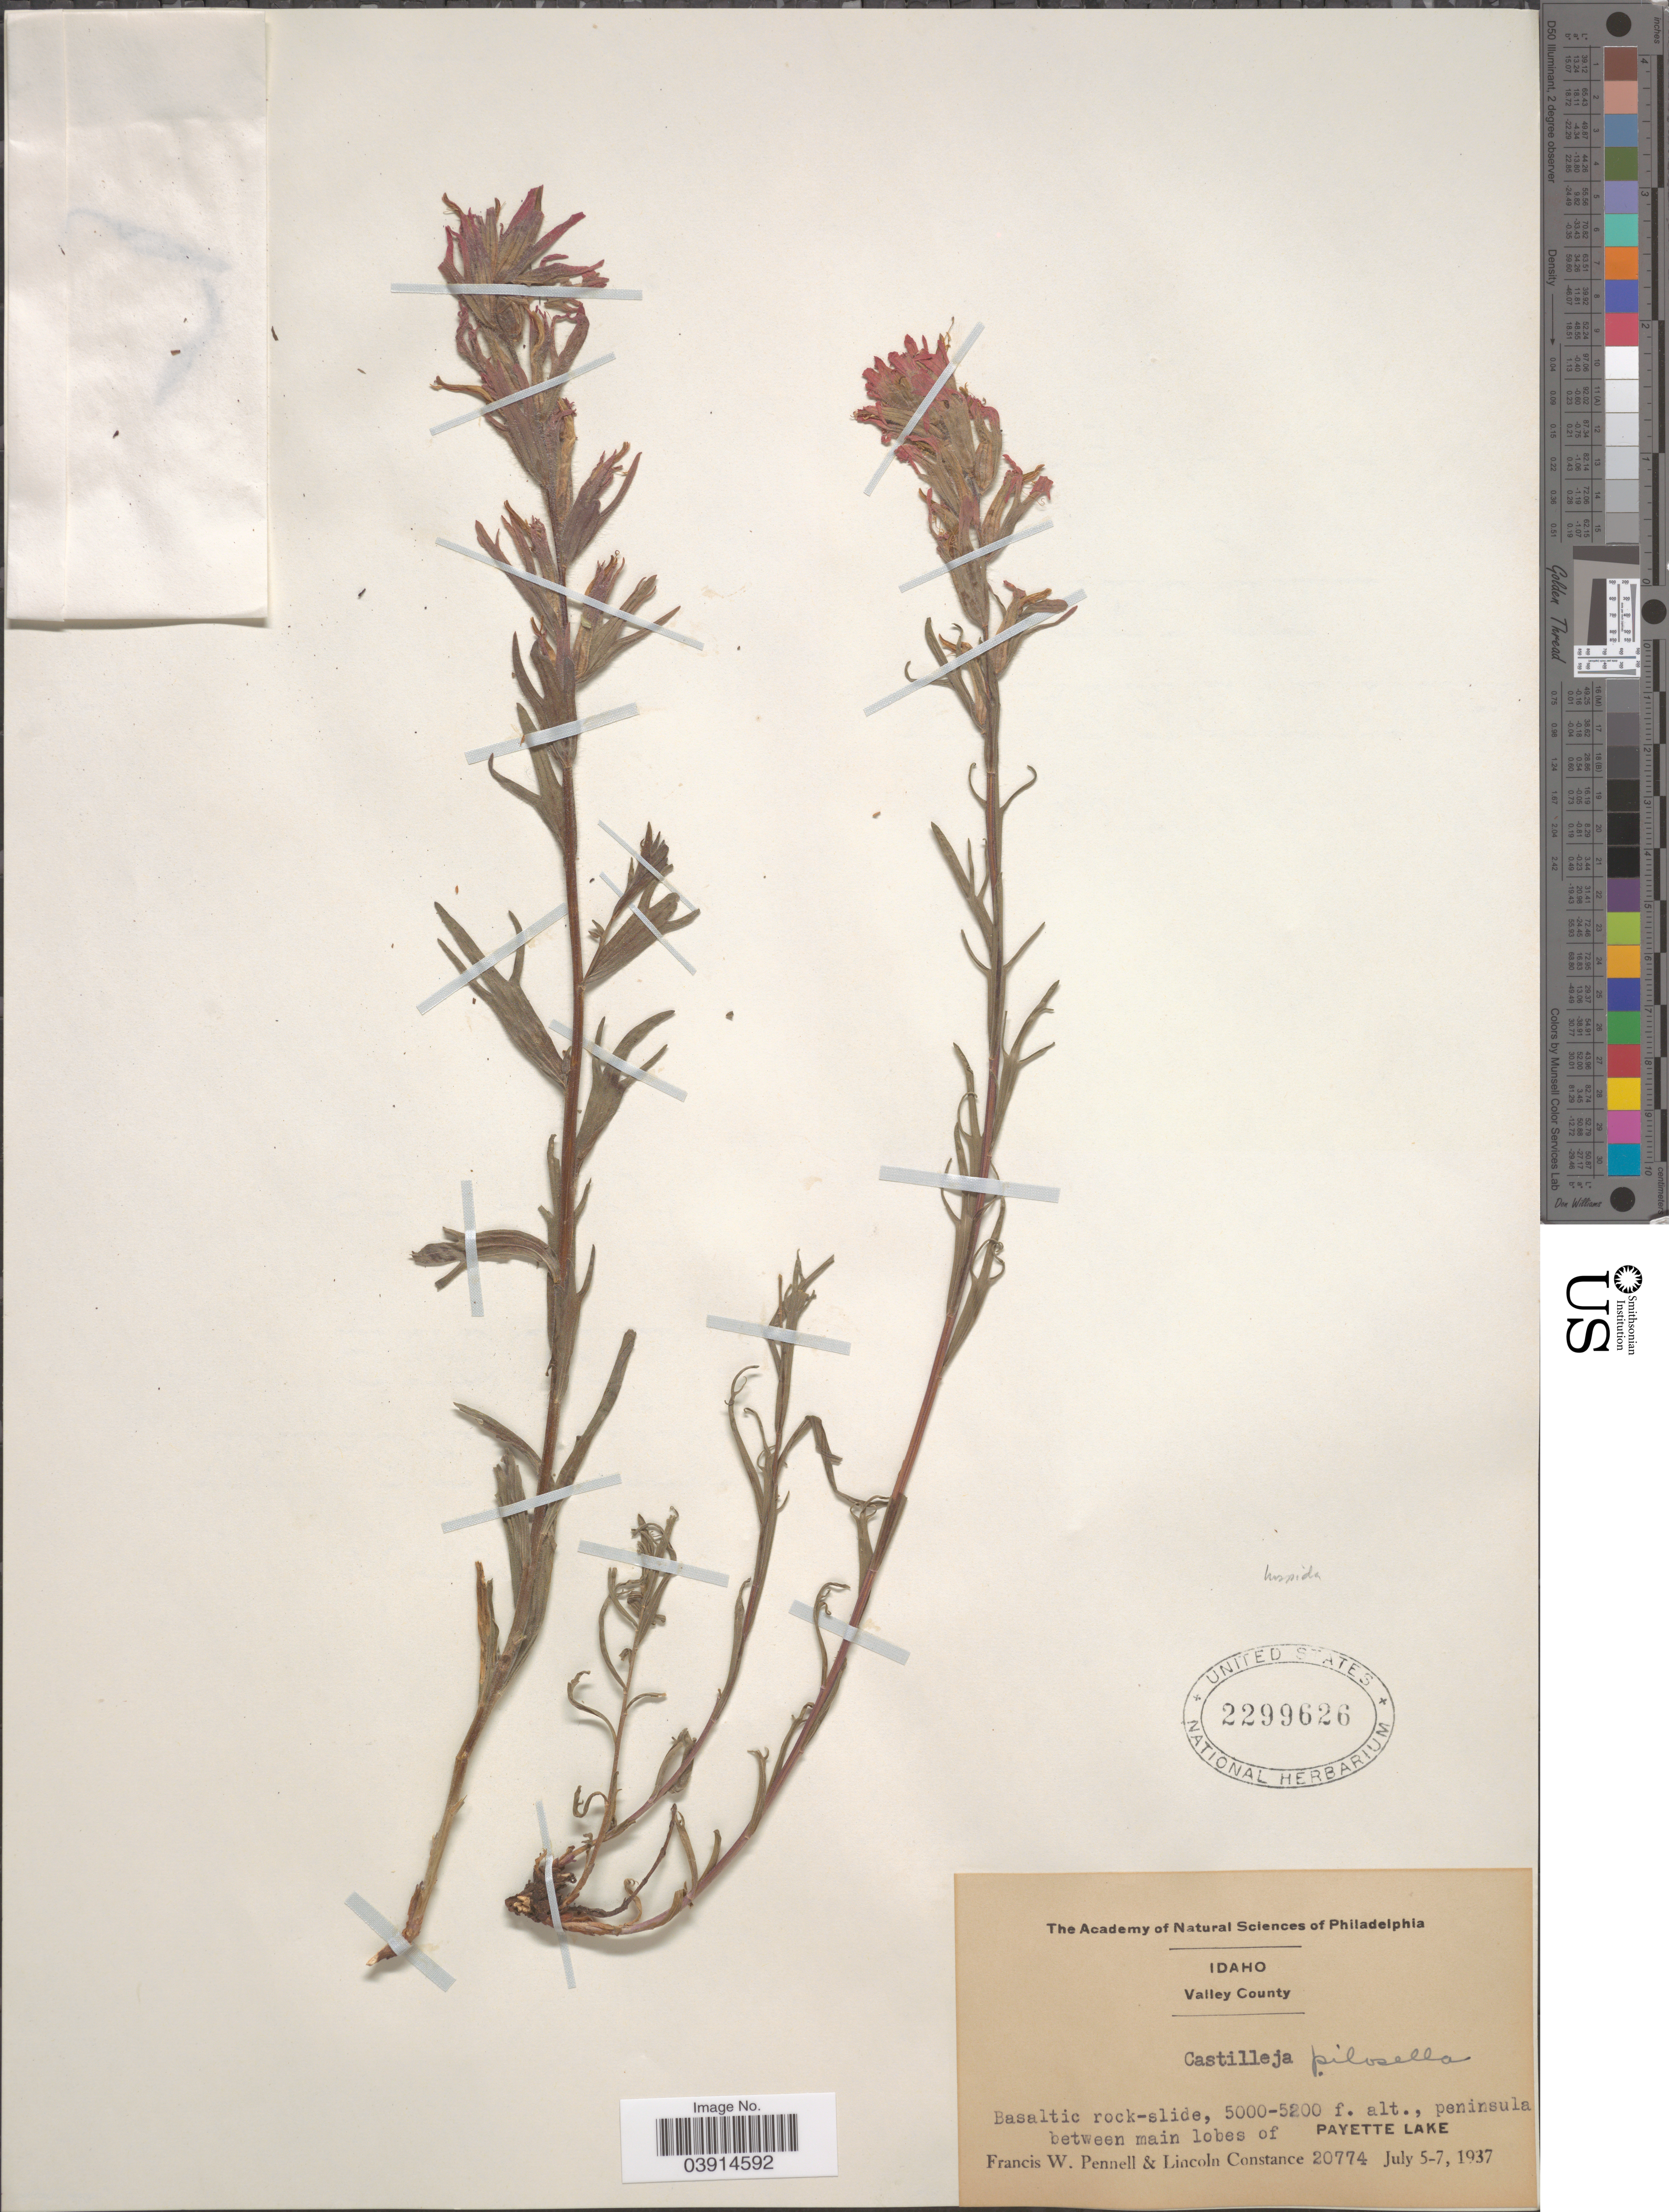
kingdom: Plantae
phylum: Tracheophyta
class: Magnoliopsida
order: Lamiales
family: Orobanchaceae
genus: Castilleja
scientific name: Castilleja sp.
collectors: F. W. Pennell & L. Constance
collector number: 20774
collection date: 1937-07-05/1937-07-07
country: United States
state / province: Idaho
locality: Valley County. Between main lobes of Payette Lake.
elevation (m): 1524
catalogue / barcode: US 2299626